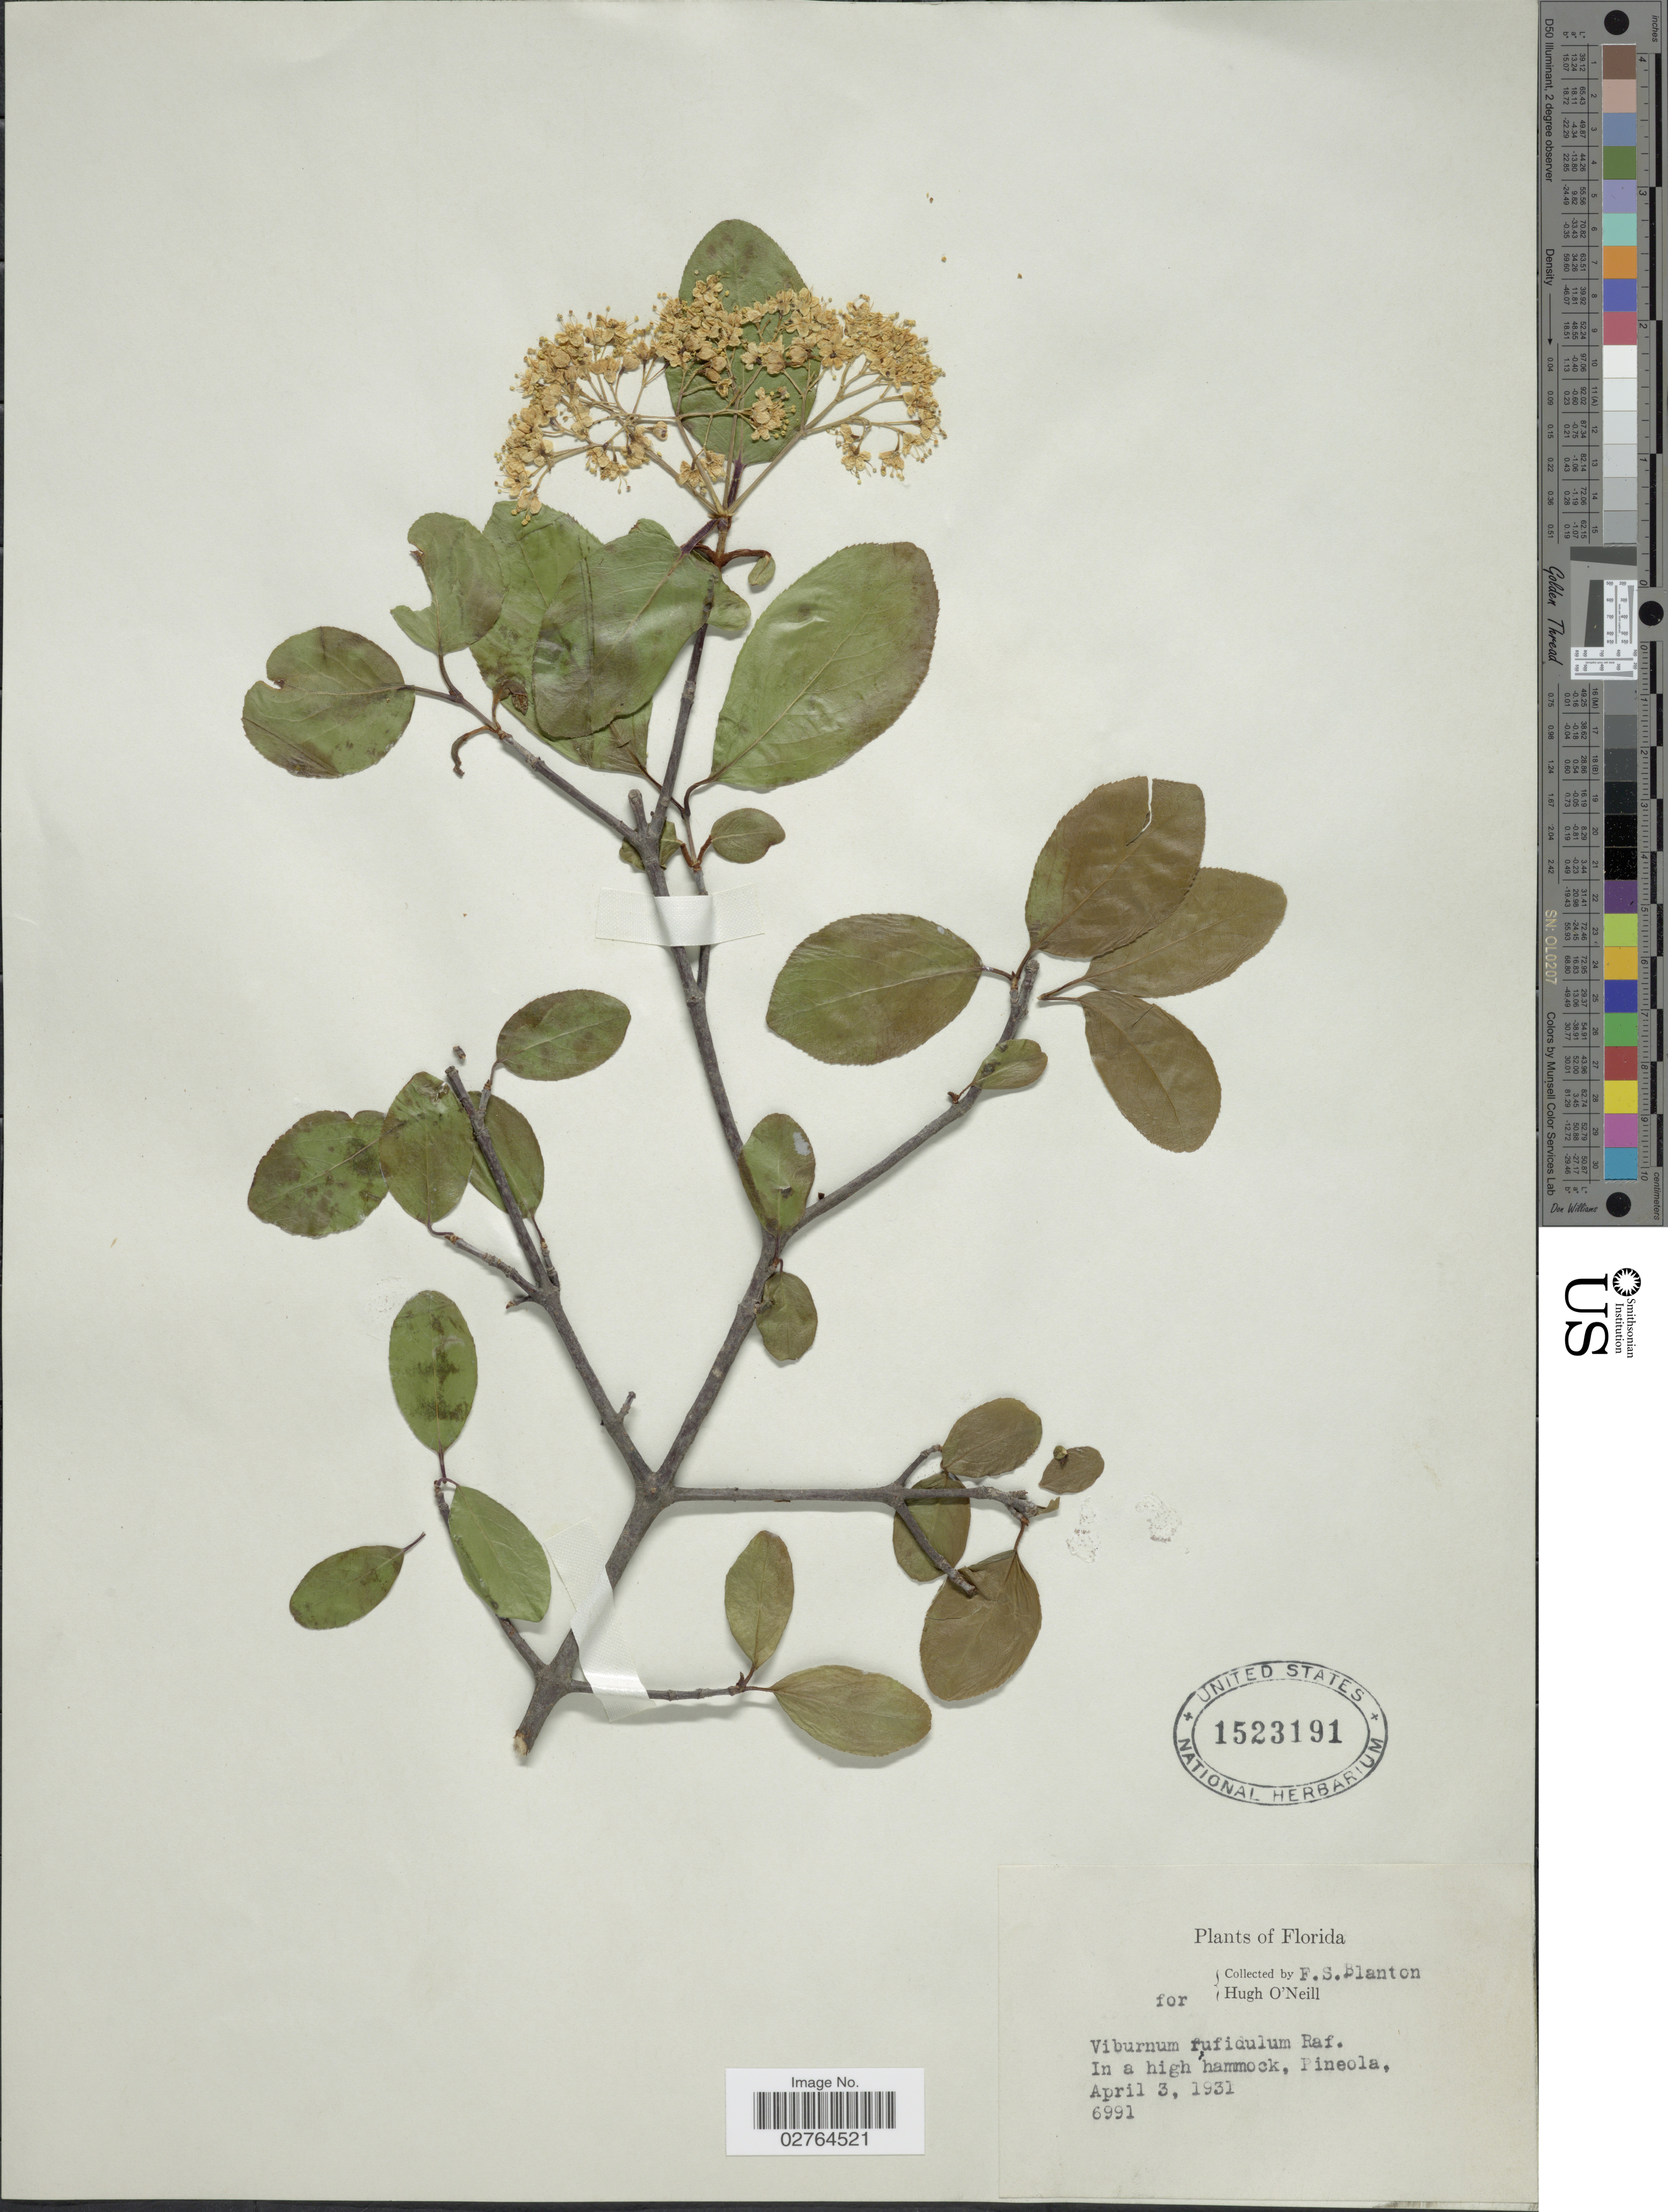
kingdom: Plantae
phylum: Tracheophyta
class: Magnoliopsida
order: Dipsacales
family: Viburnaceae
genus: Viburnum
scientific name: Viburnum rufidulum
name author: Raf.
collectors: F. S. Blanton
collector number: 6991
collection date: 1931-04-03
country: United States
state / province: Florida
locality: Pineola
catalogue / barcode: US 1523191